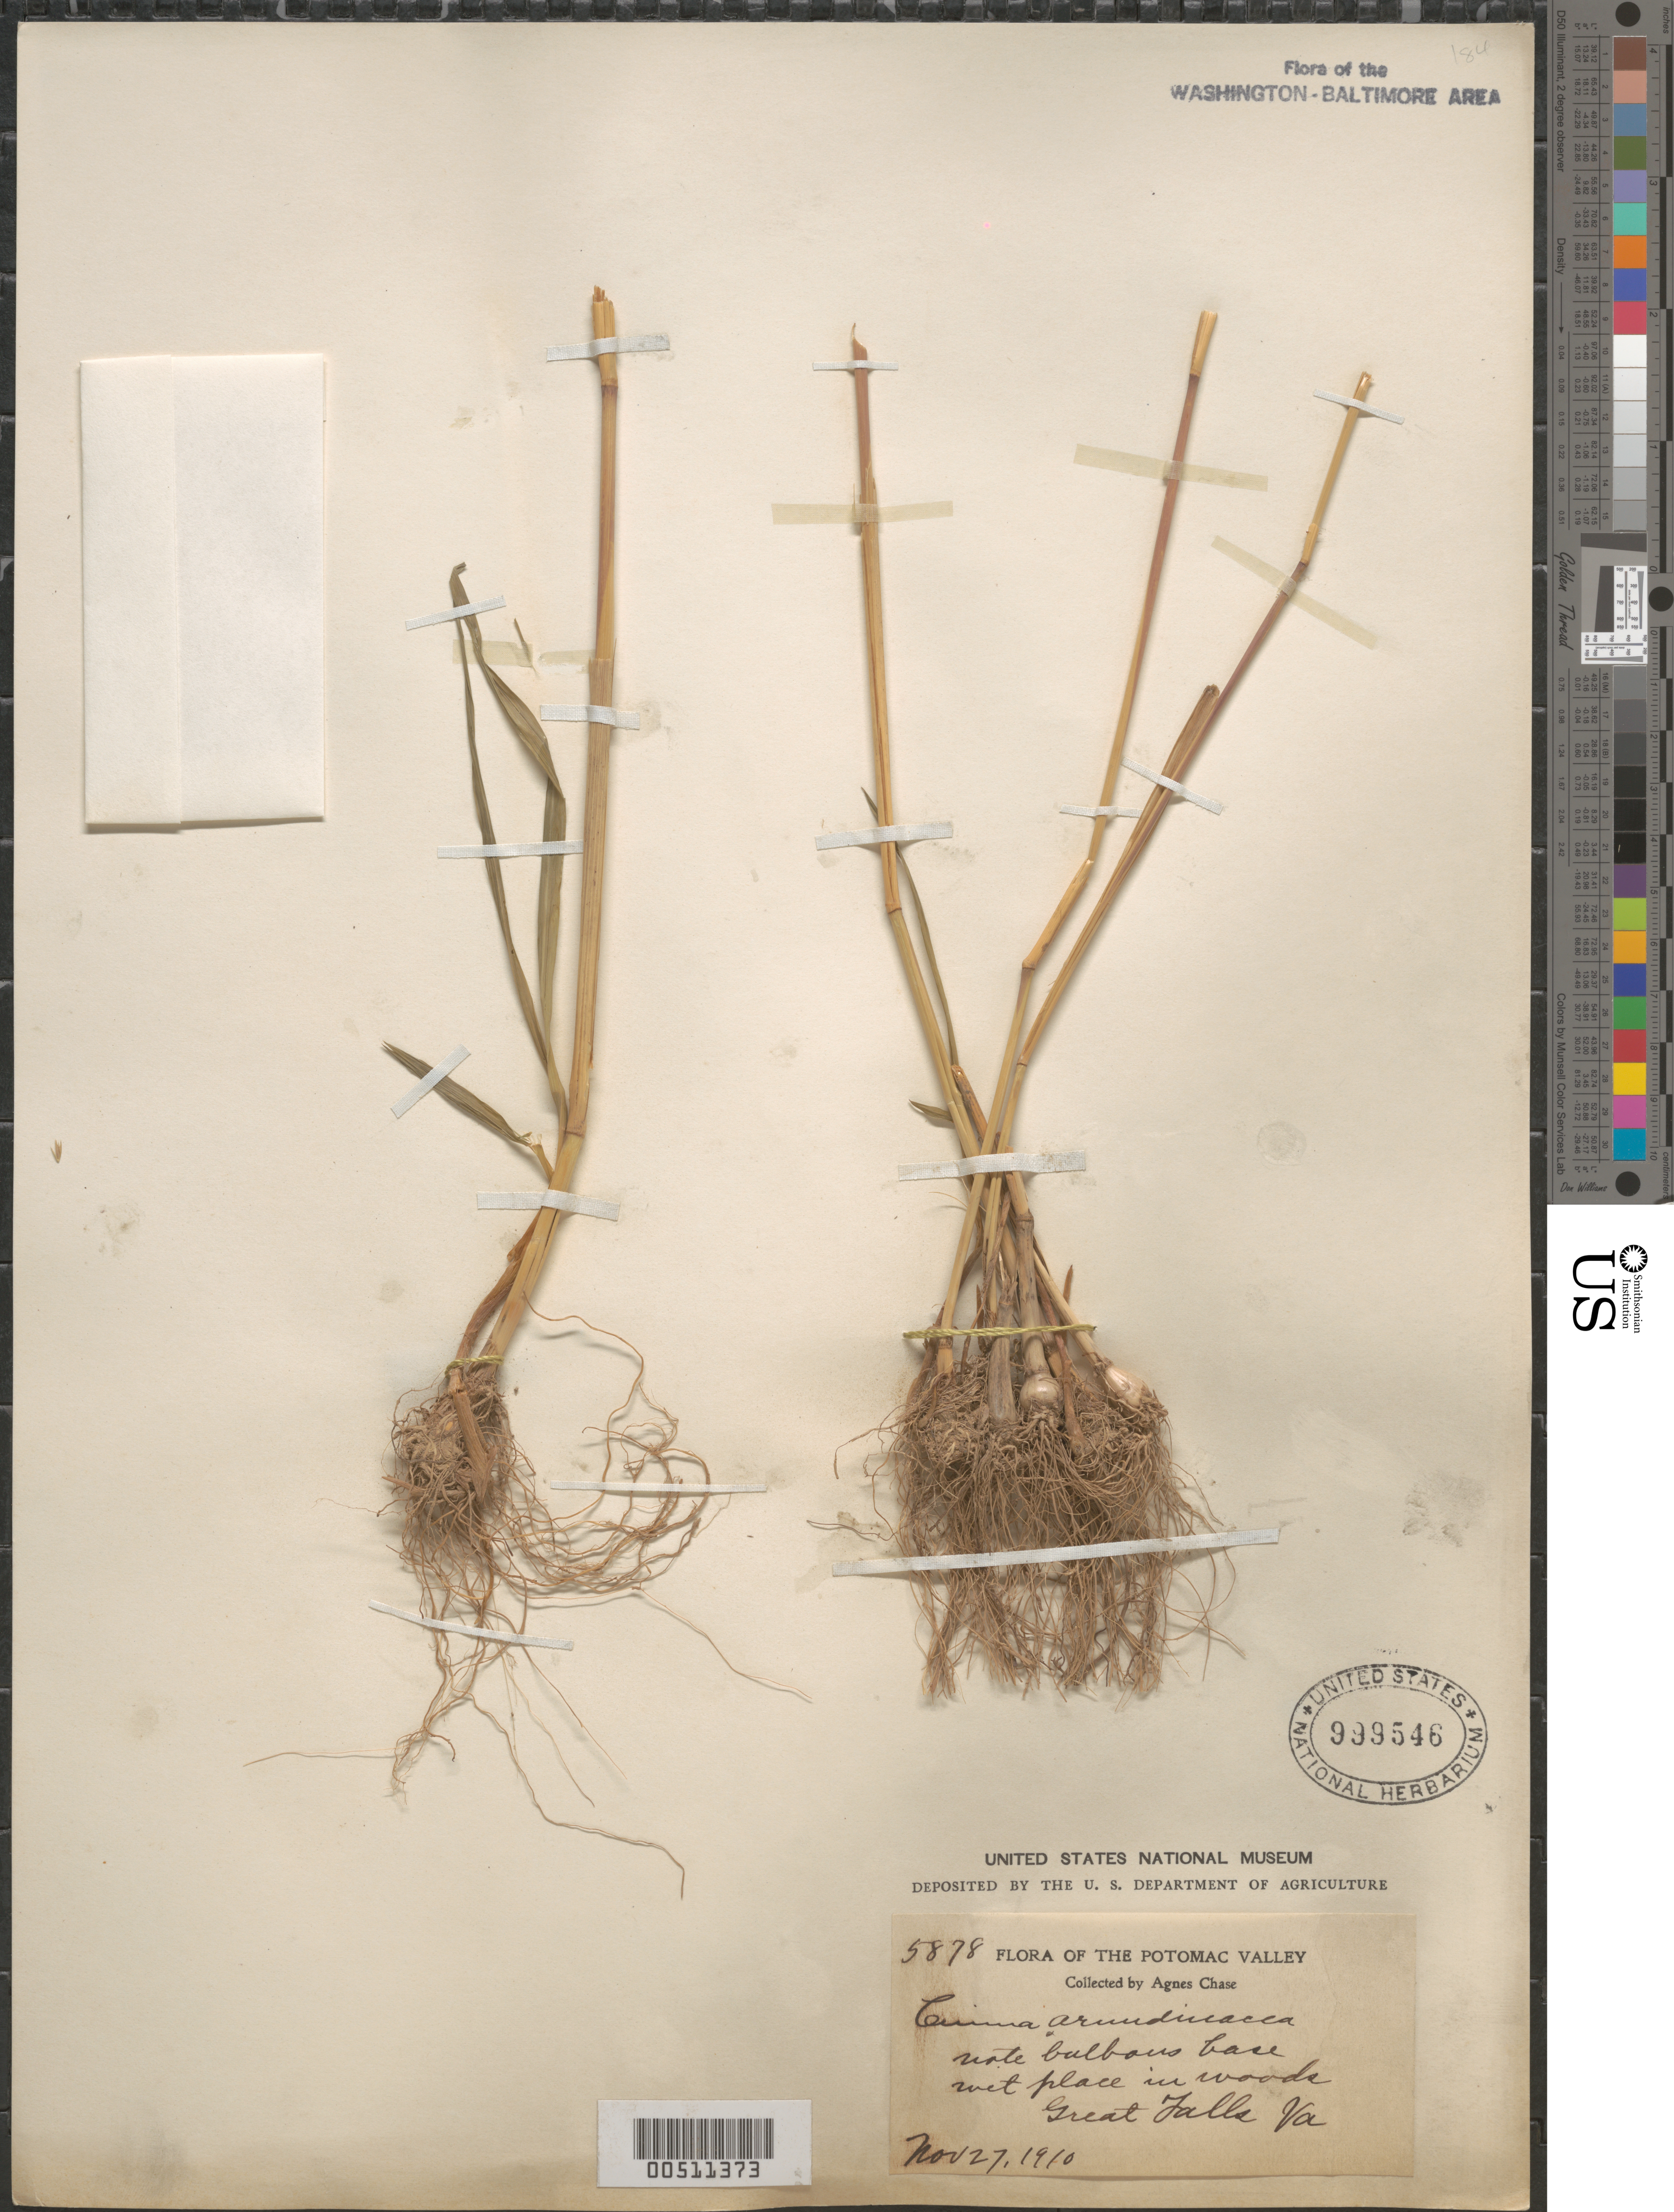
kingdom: Plantae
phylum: Tracheophyta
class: Liliopsida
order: Poales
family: Poaceae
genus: Cinna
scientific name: Cinna arundinacea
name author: L.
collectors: A. Chase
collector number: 5878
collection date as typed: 27 Nov 1910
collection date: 1910-11-27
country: United States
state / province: Virginia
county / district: Fairfax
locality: Great Falls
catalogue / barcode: US 999546